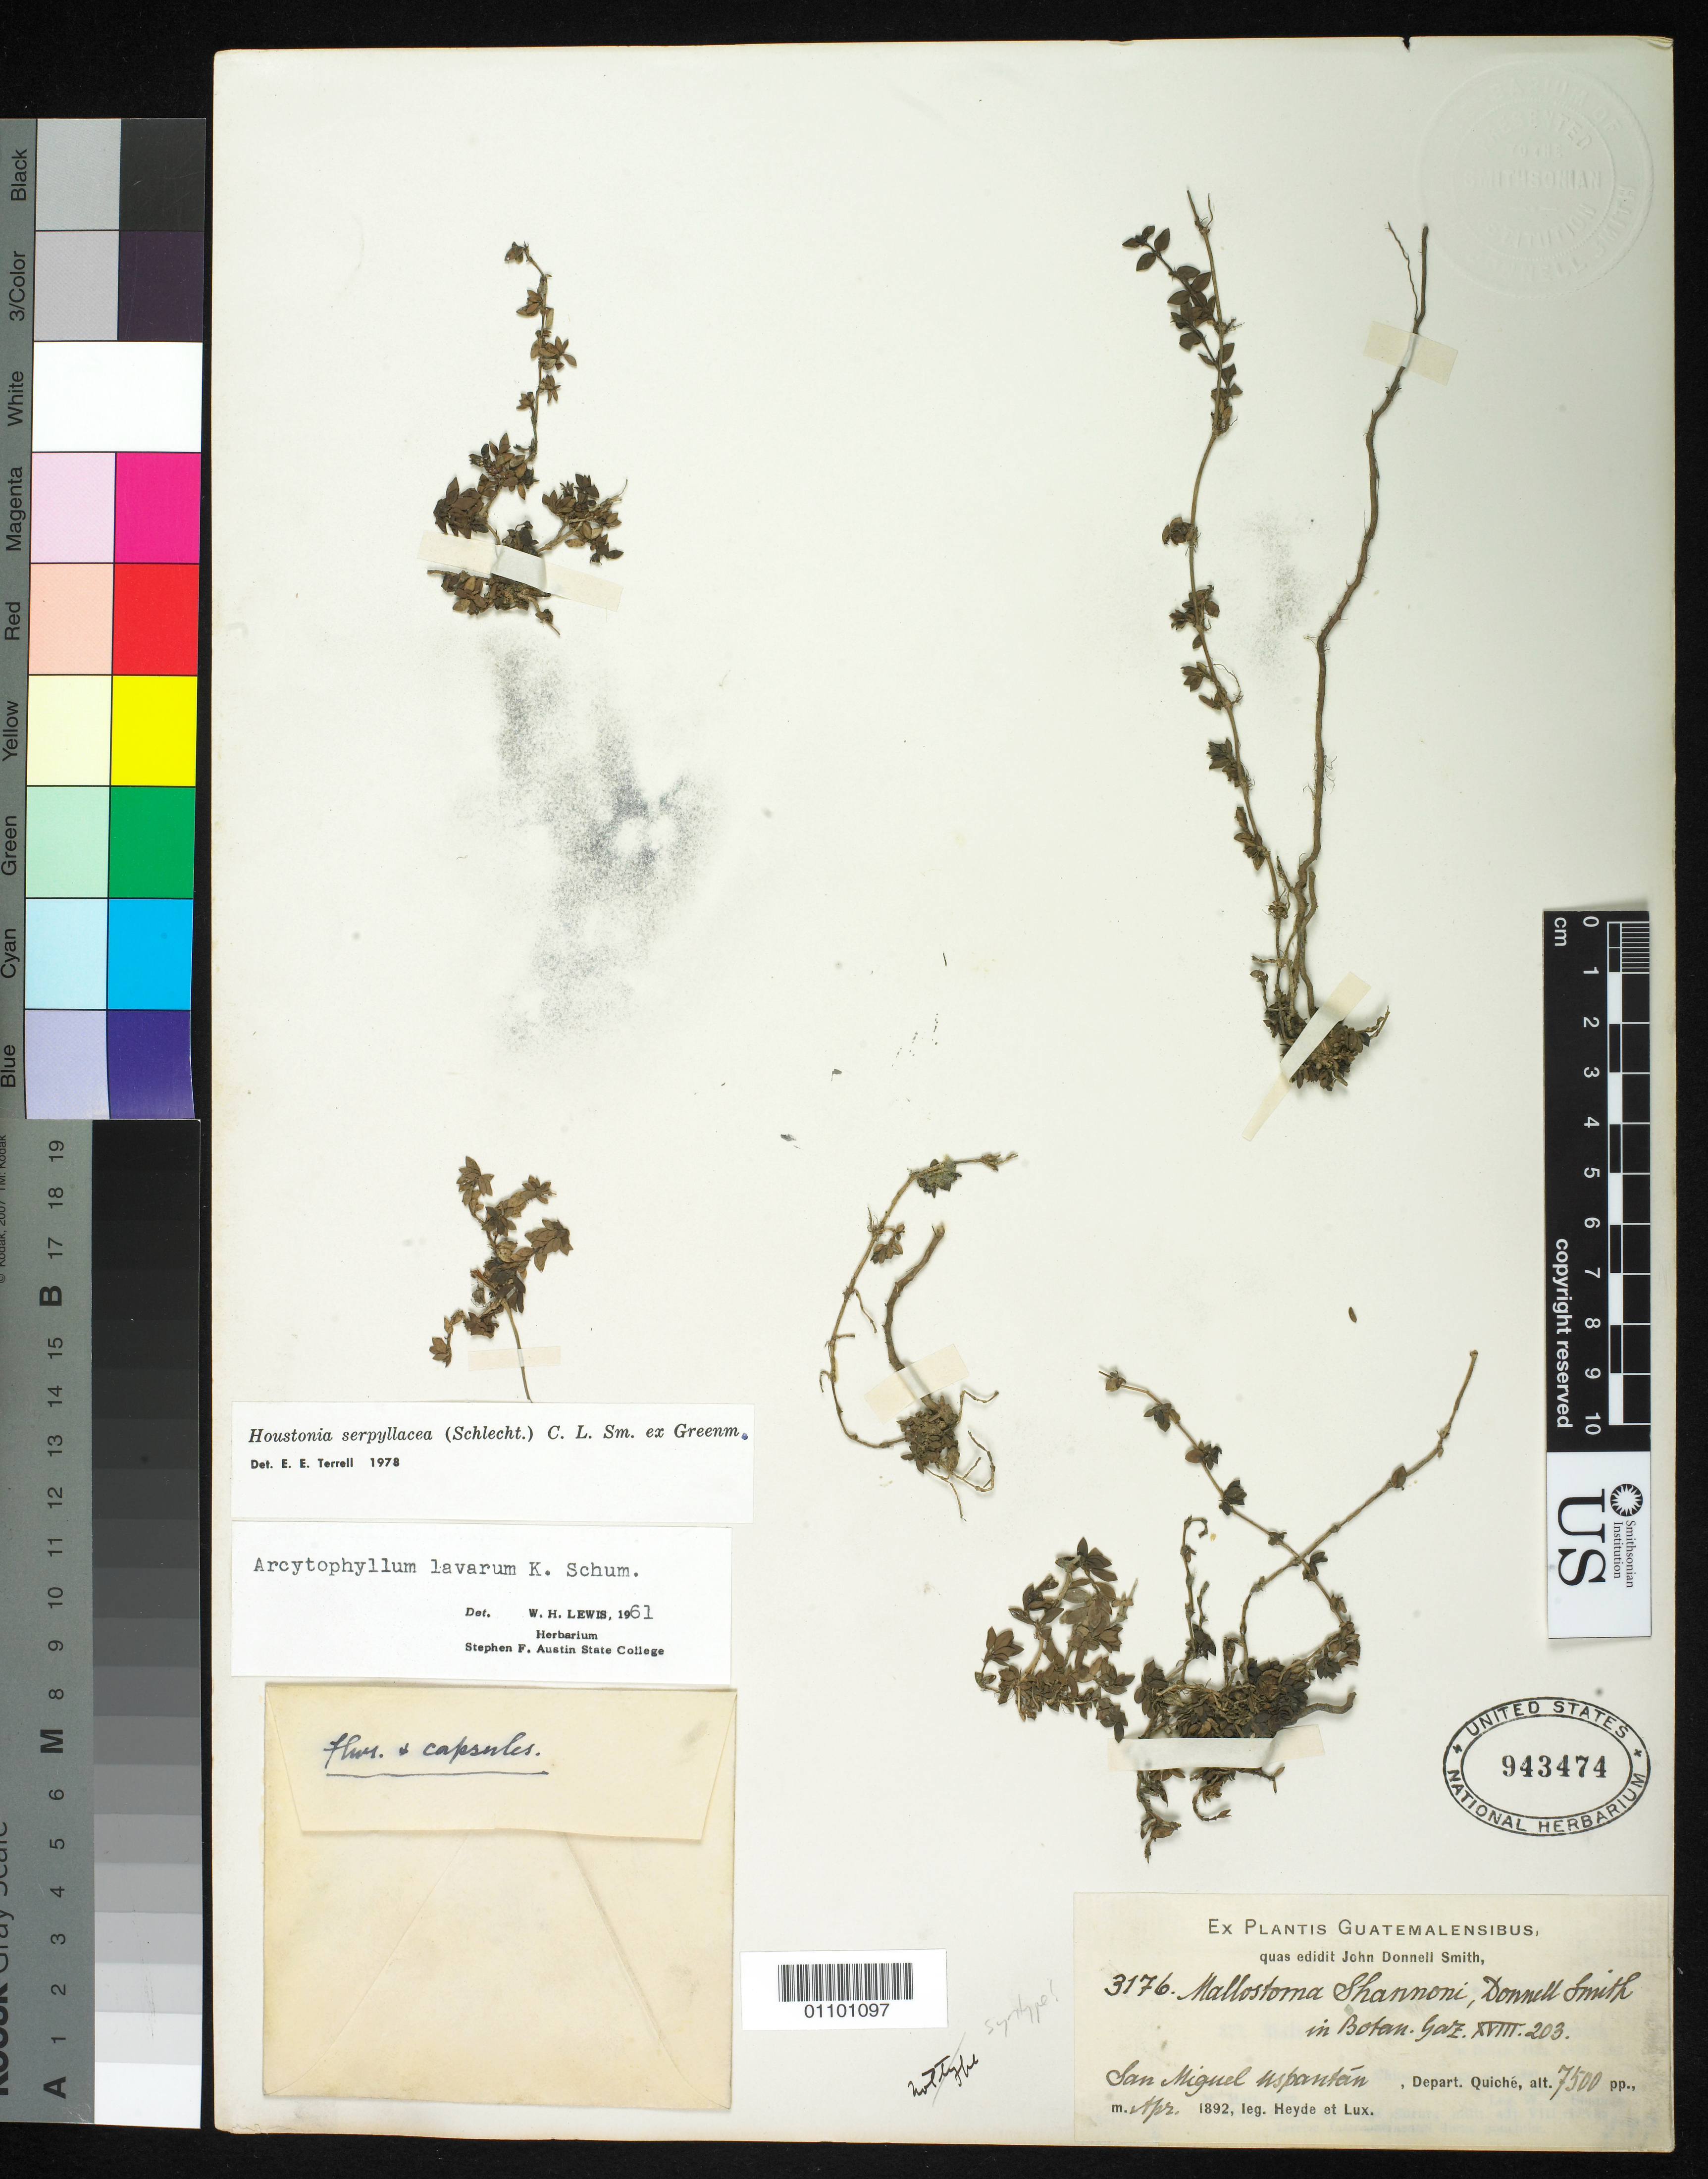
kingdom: Plantae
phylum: Tracheophyta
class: Magnoliopsida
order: Gentianales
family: Rubiaceae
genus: Mallostoma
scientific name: Mallostoma shannoni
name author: Donn. Sm.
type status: Syntype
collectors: E. T. Heyde & E. Lux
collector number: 3176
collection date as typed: Apr 1892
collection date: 1892-04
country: Guatemala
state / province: El Quiché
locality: San Miguel Uspantán.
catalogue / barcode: US 943474